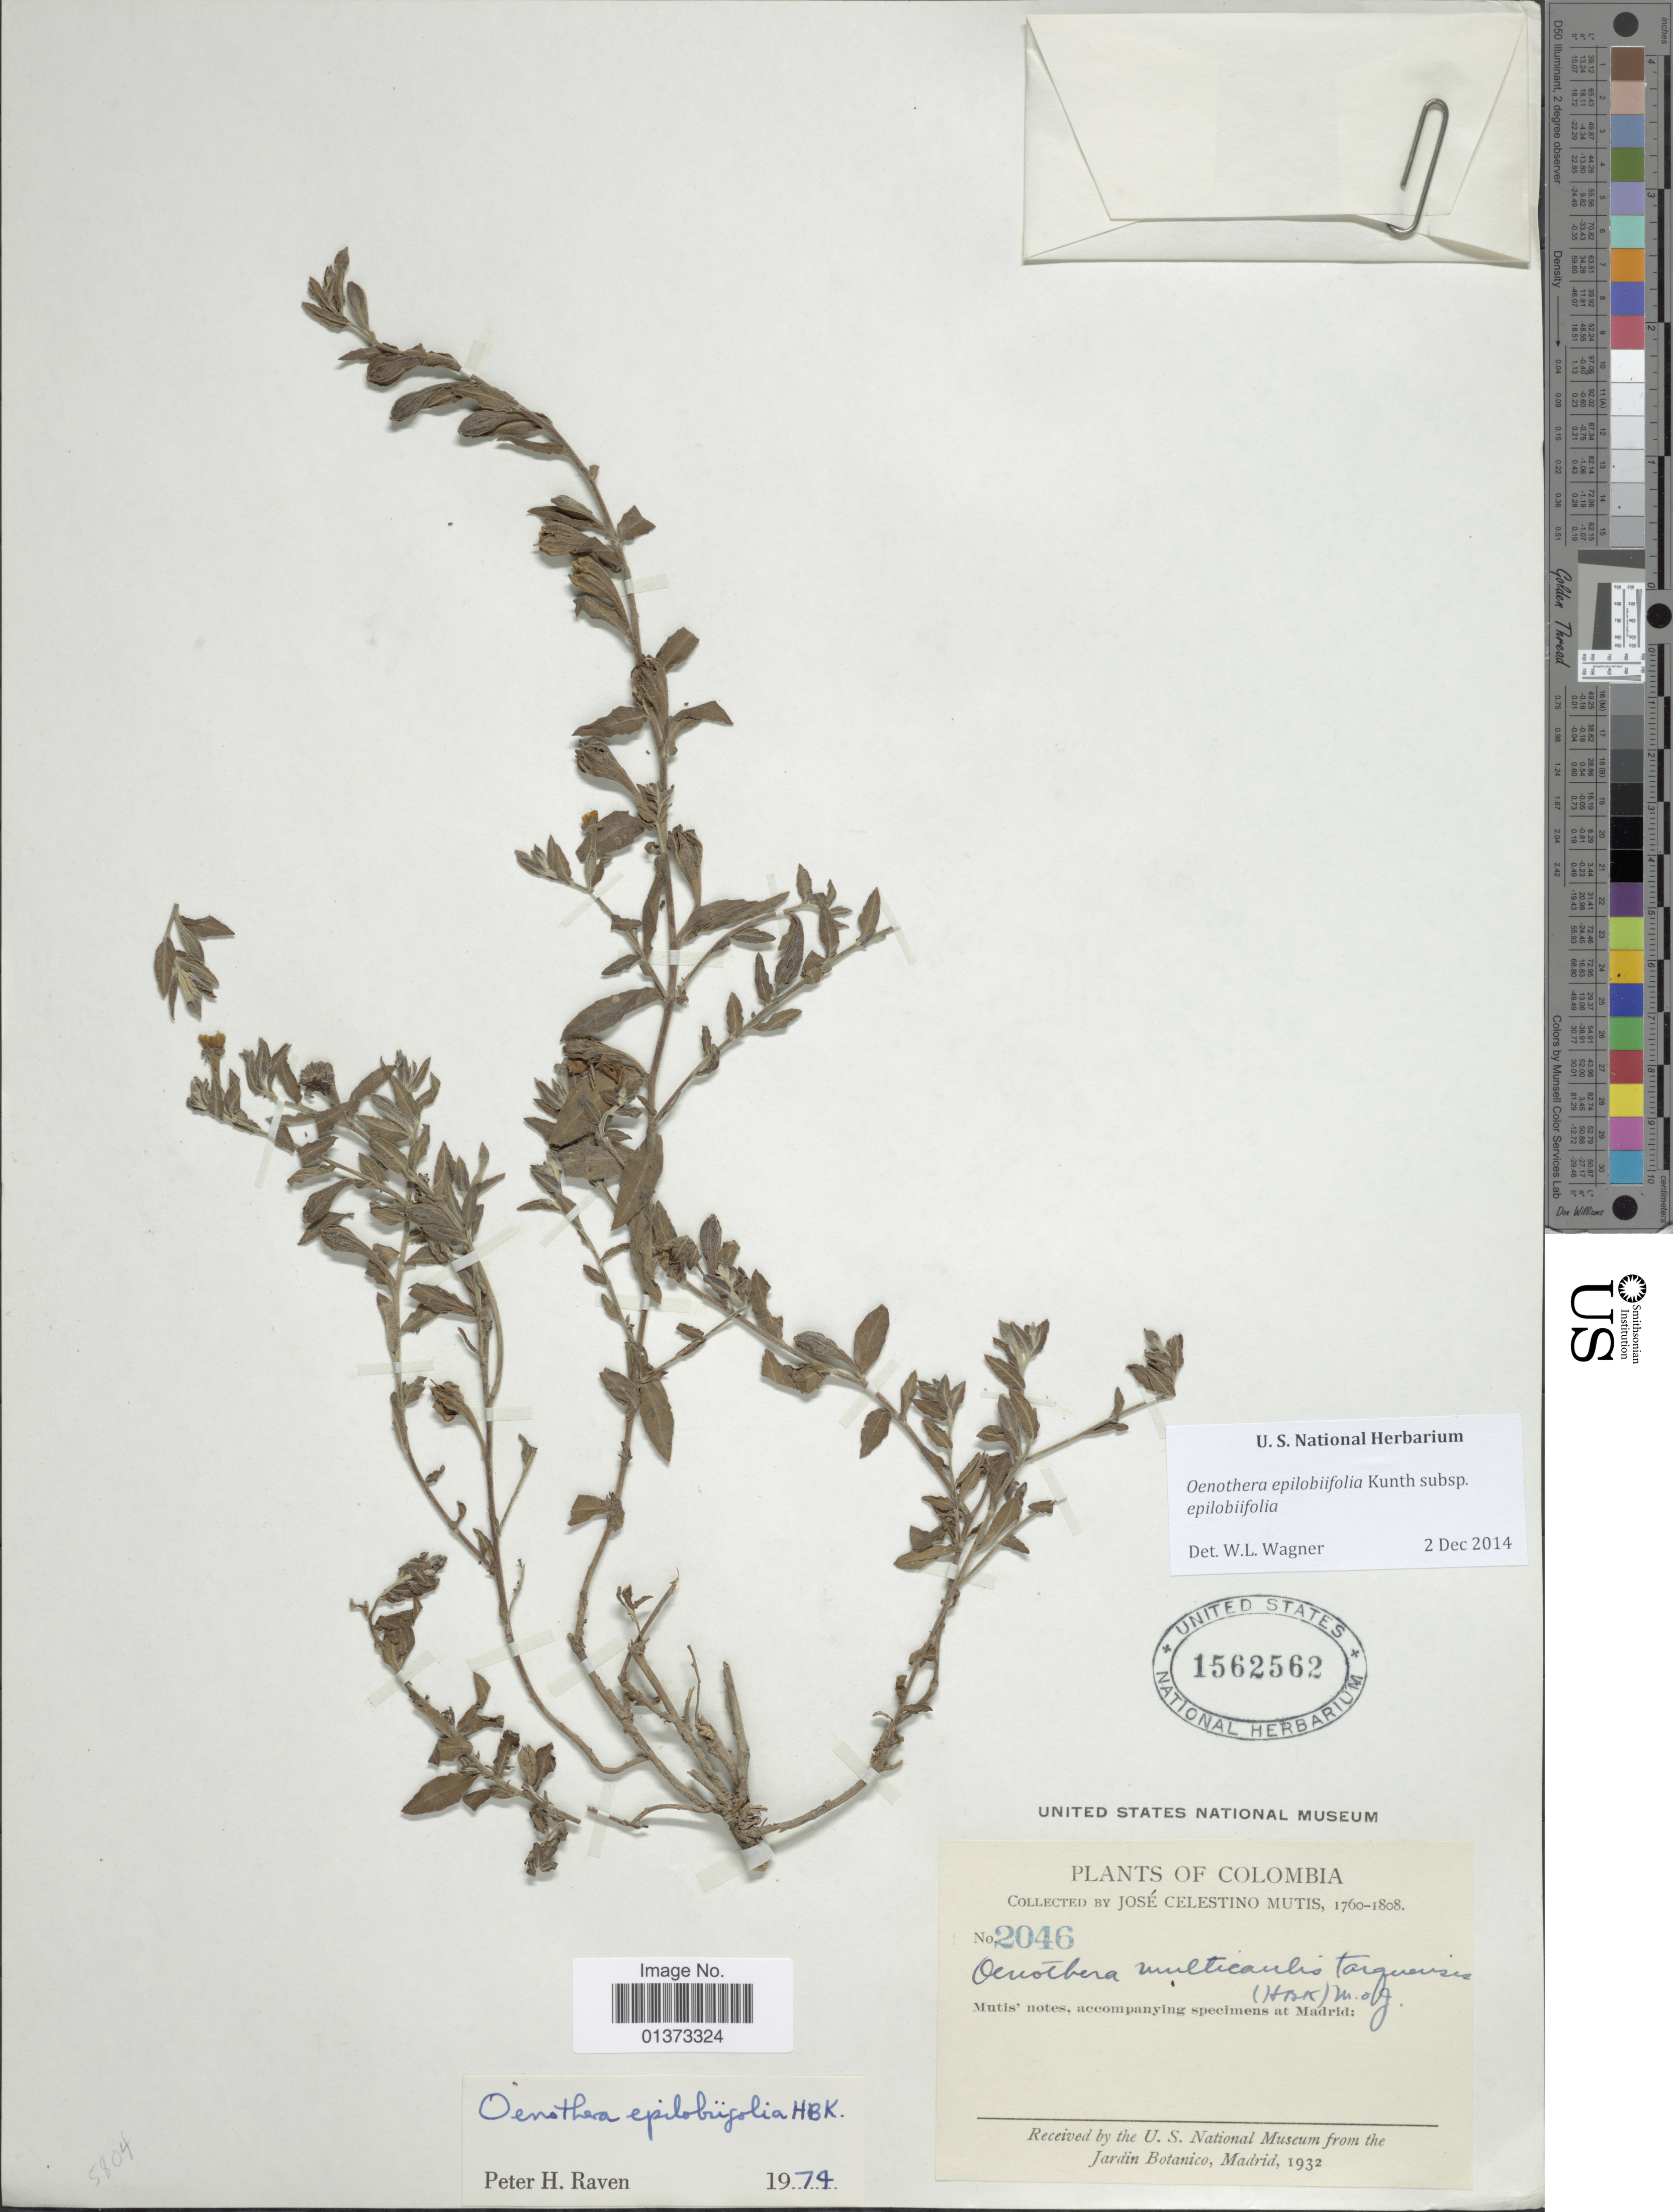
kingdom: Plantae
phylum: Tracheophyta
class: Magnoliopsida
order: Myrtales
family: Onagraceae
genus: Oenothera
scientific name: Oenothera epilobiifolia subsp. epilobiifolia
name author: Kunth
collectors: J. Celestino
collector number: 2046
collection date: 1760/1808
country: Colombia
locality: Madrid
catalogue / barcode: US 1562562